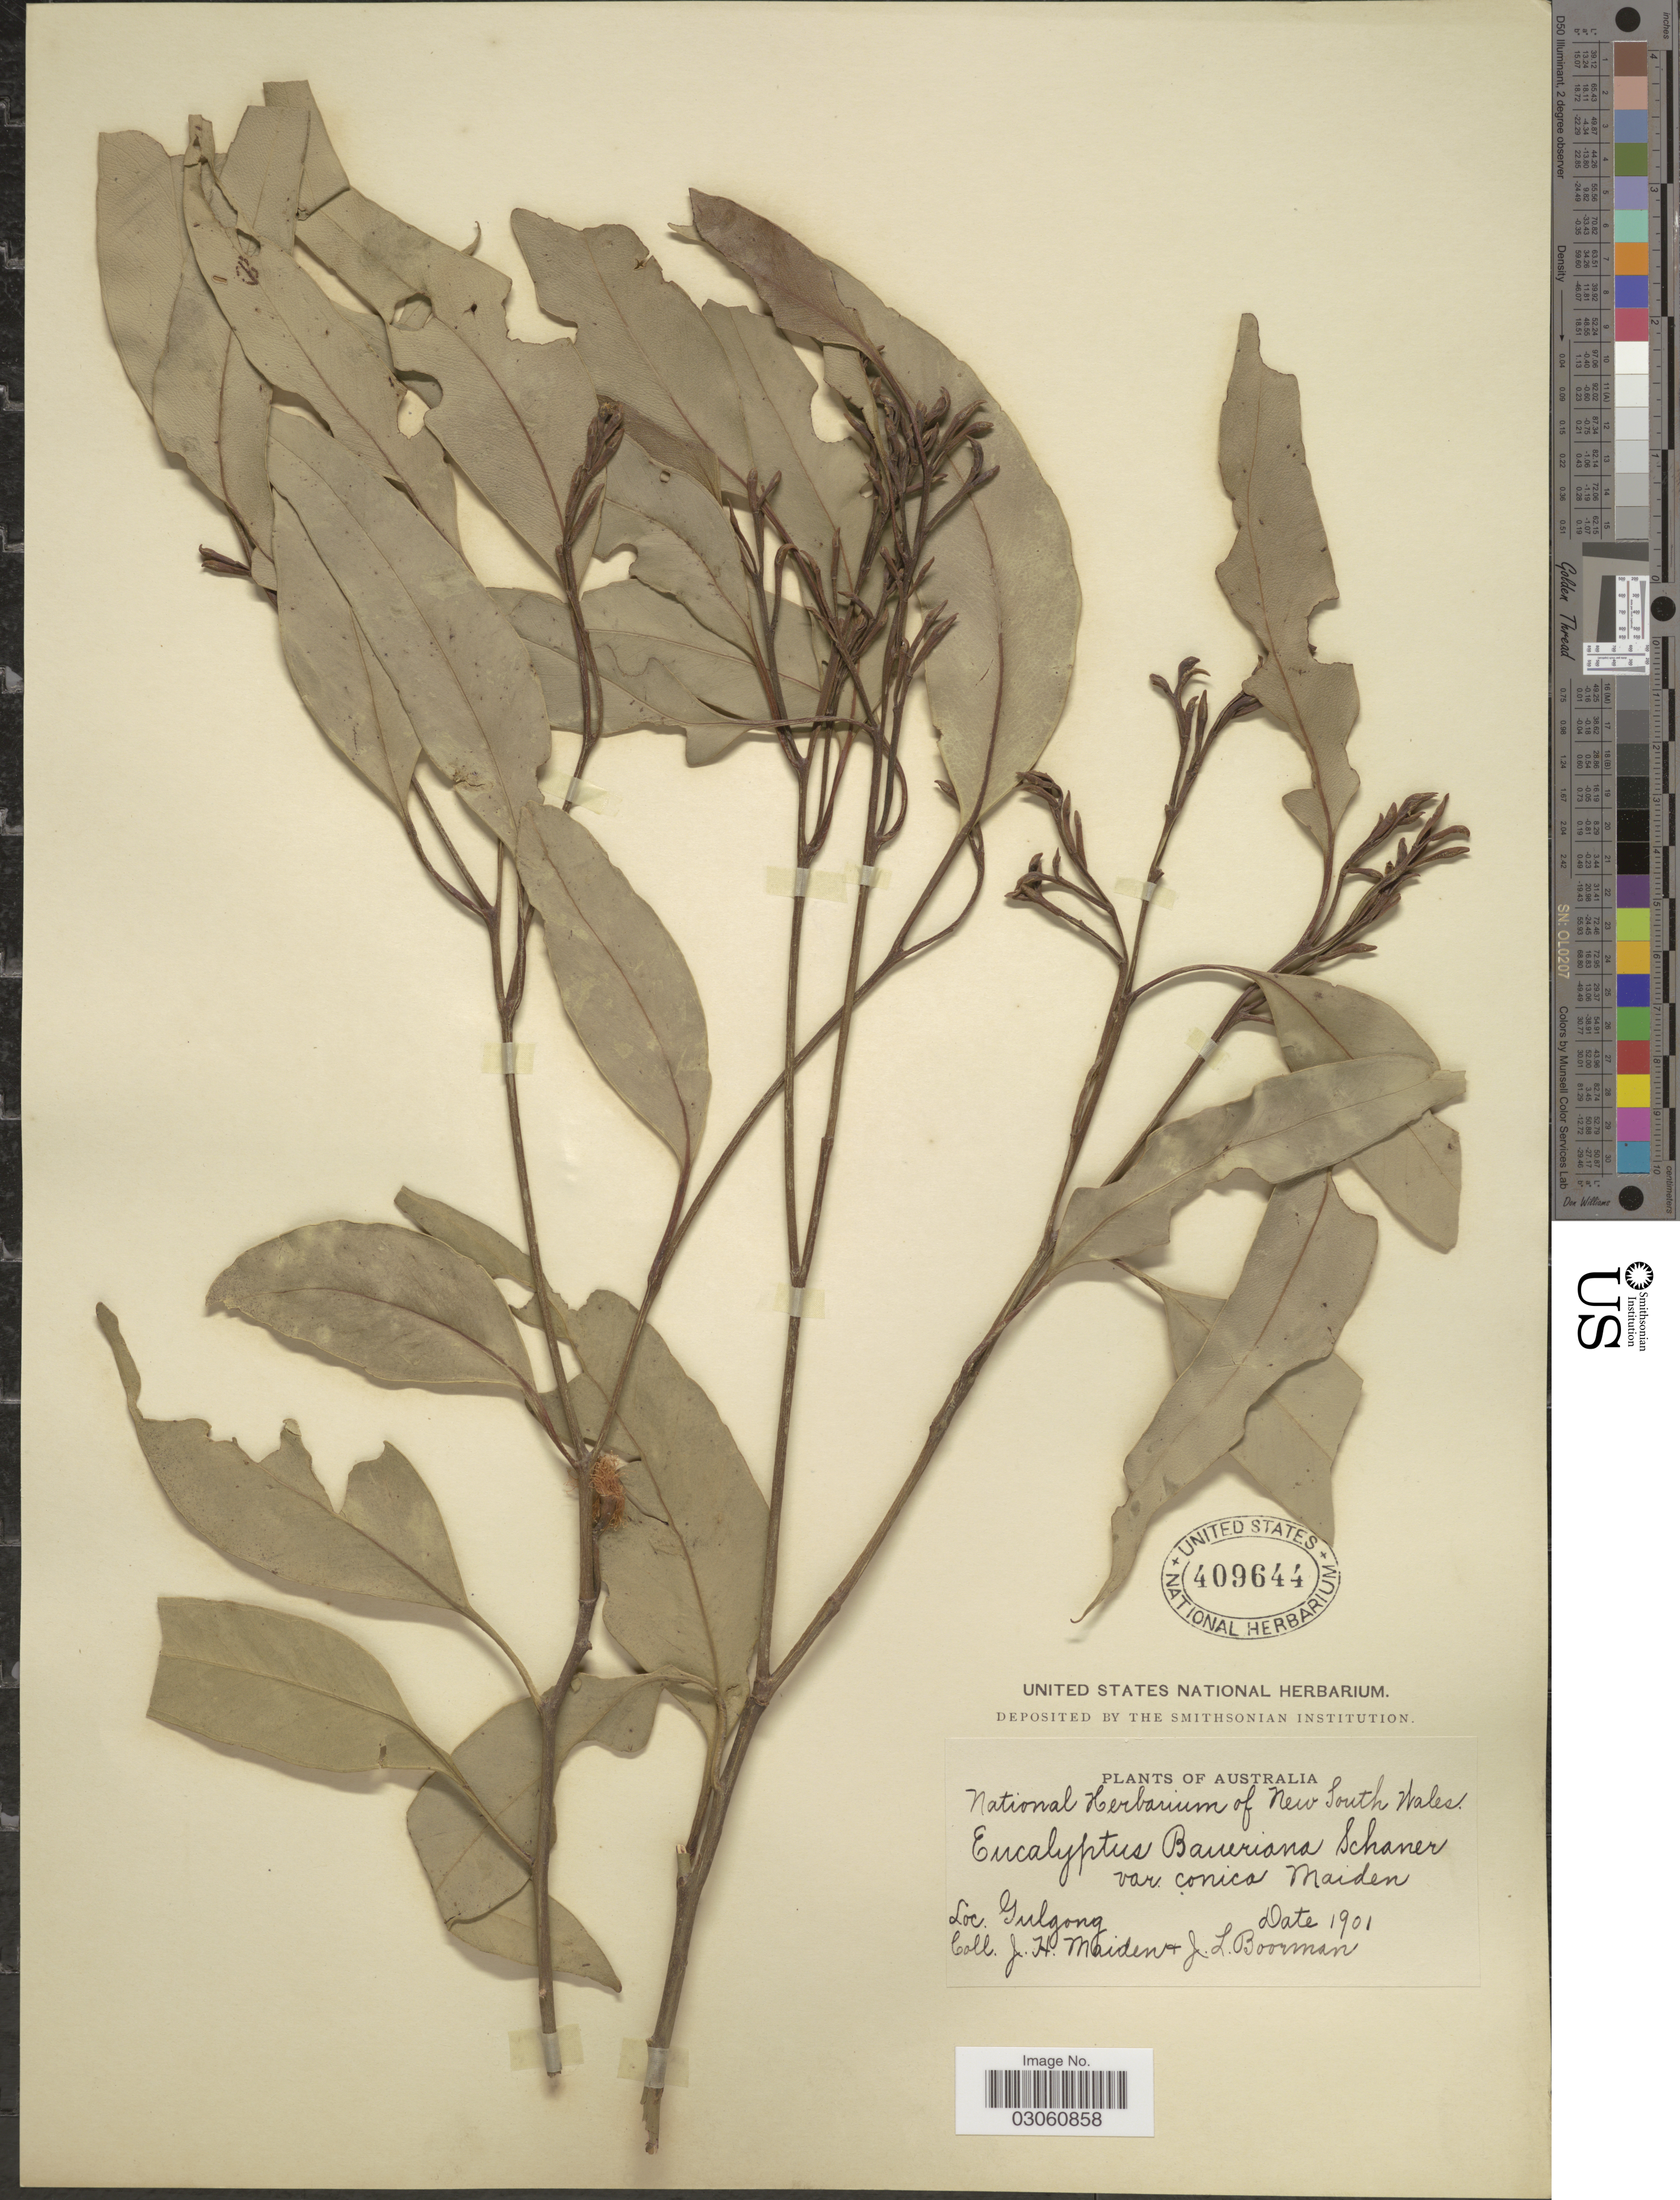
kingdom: Plantae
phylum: Tracheophyta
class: Magnoliopsida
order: Myrtales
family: Myrtaceae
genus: Eucalyptus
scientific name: Eucalyptus baueriana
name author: Schauer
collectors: J. Maiden & J. Boorman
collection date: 1901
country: Australia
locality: Gulgong.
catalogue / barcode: US 409644